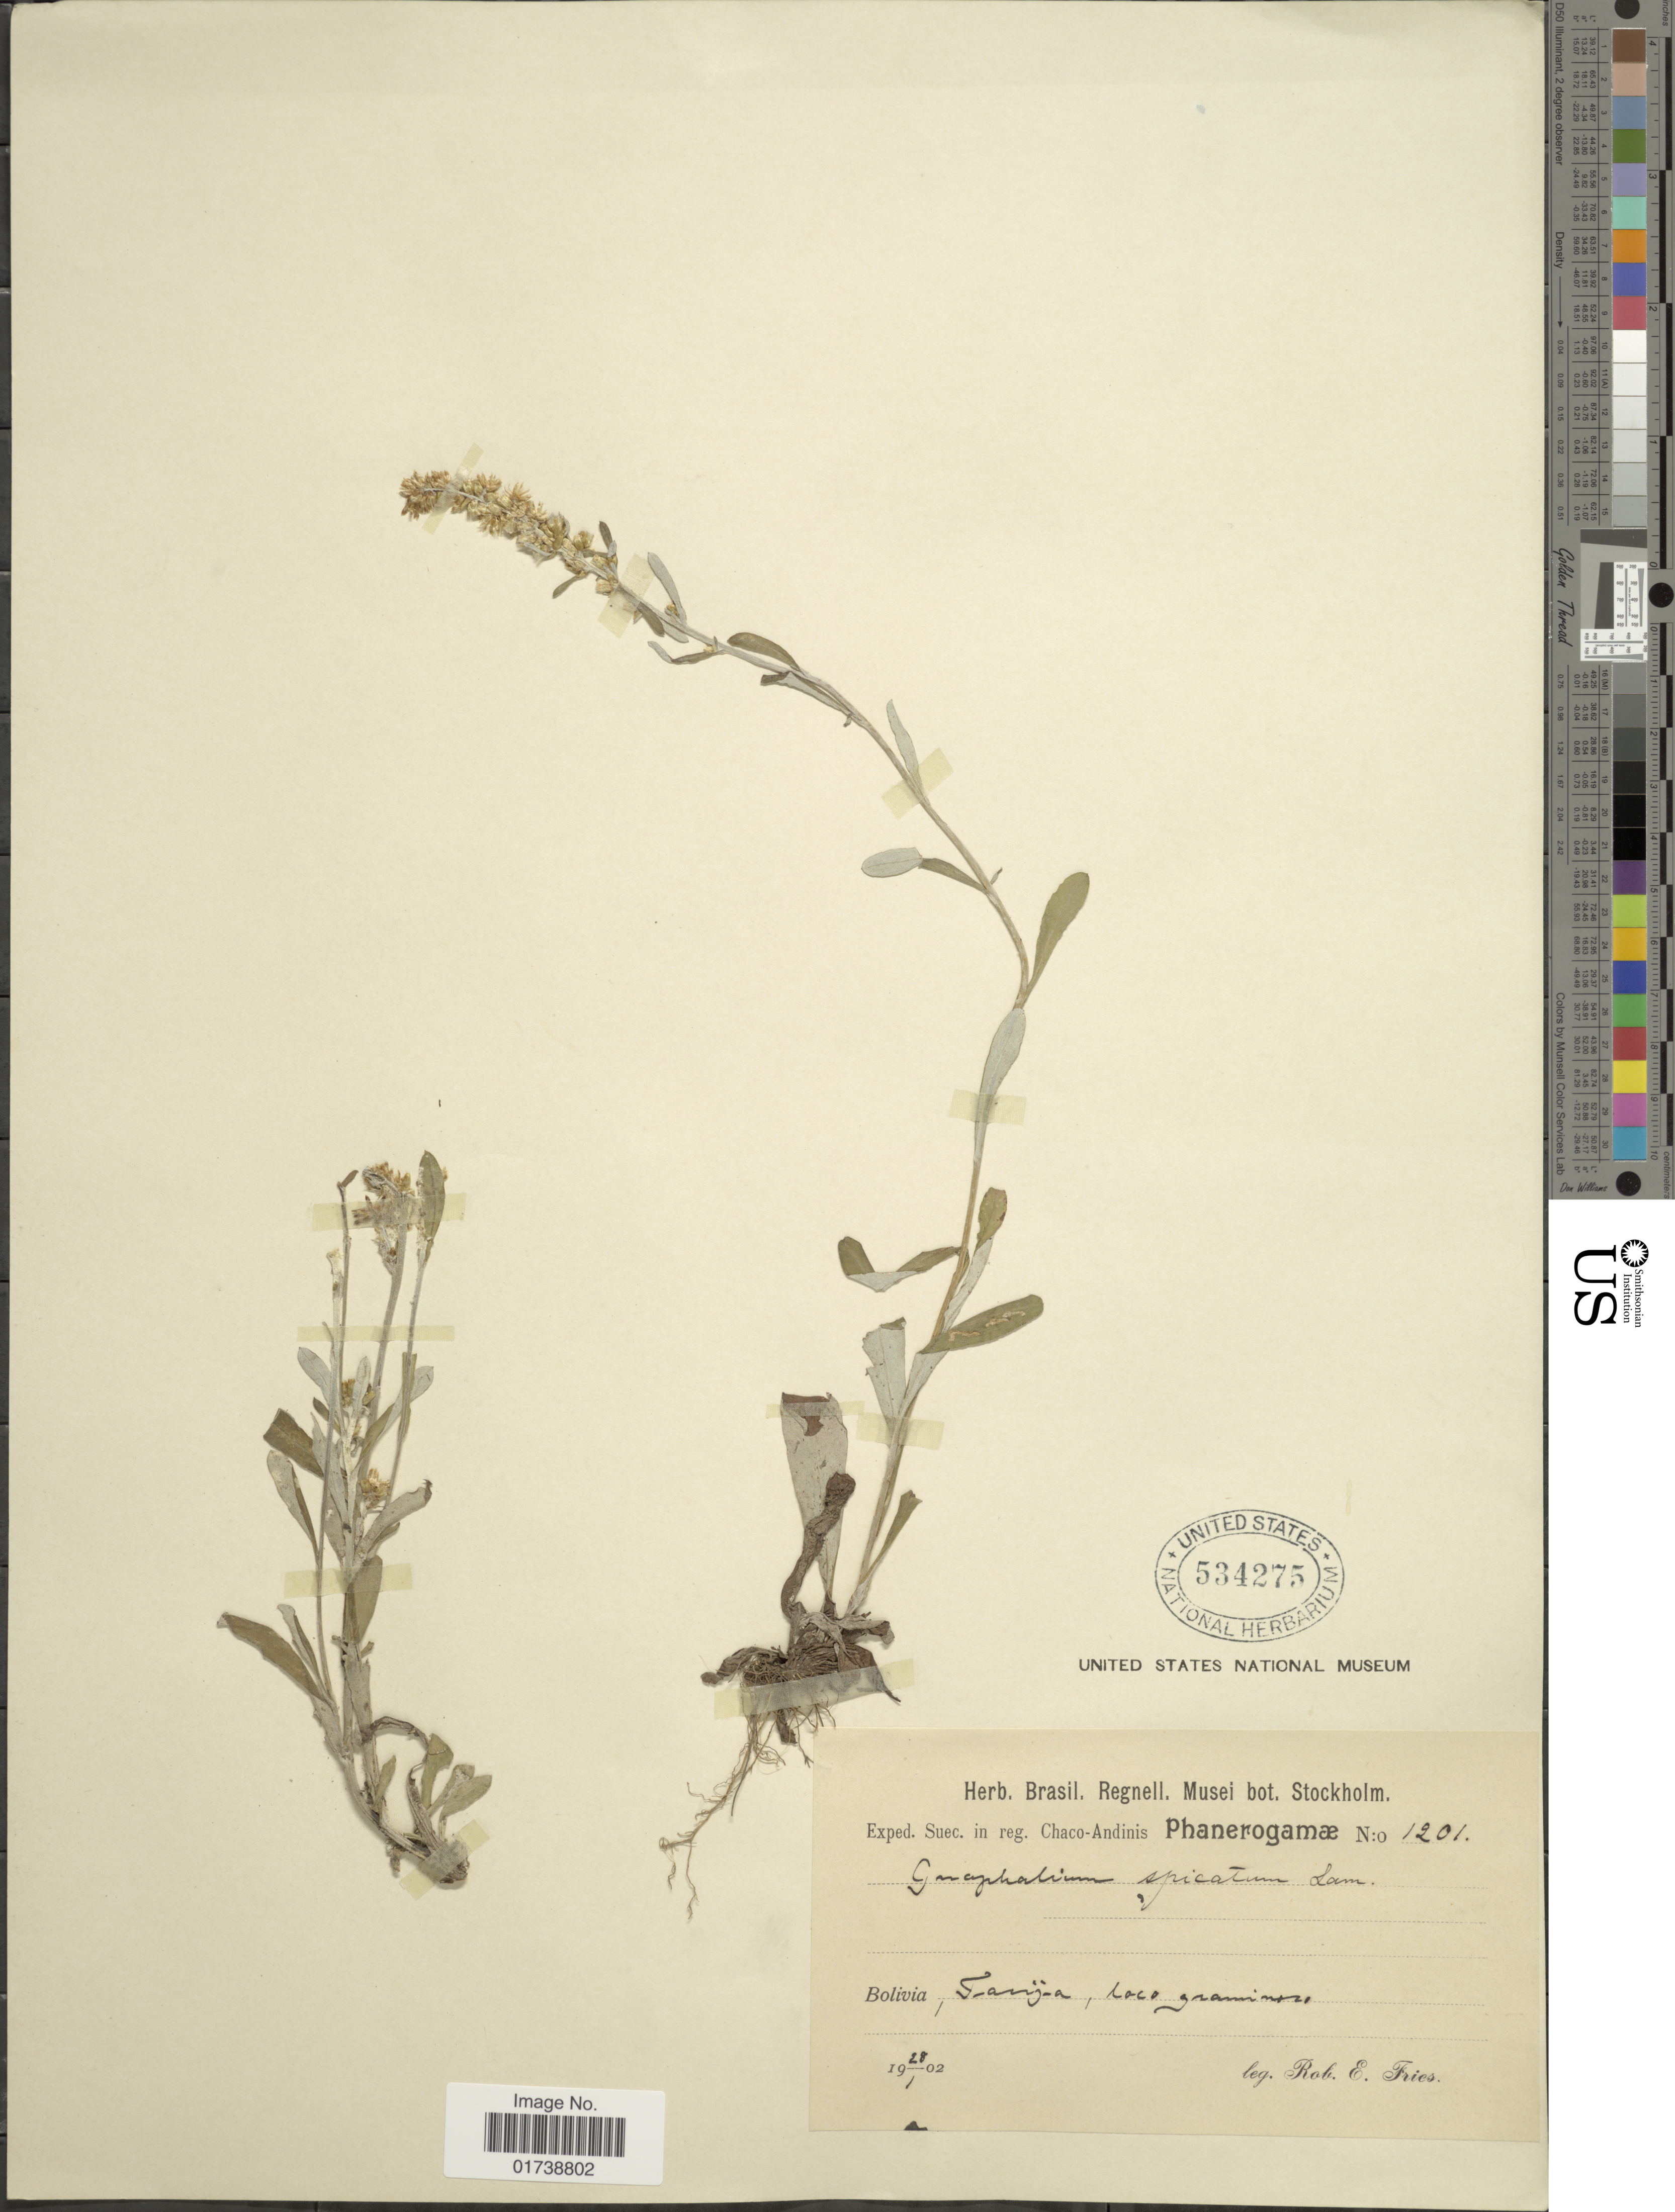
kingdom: Plantae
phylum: Tracheophyta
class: Magnoliopsida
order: Asterales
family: Asteraceae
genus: Gamochaeta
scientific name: Gamochaeta spicata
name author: (Lam.) Cabrera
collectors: R. E. Fries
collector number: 1201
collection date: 1902-01-28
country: Bolivia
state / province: Tarija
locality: Loco Graminoso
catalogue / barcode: US 534275